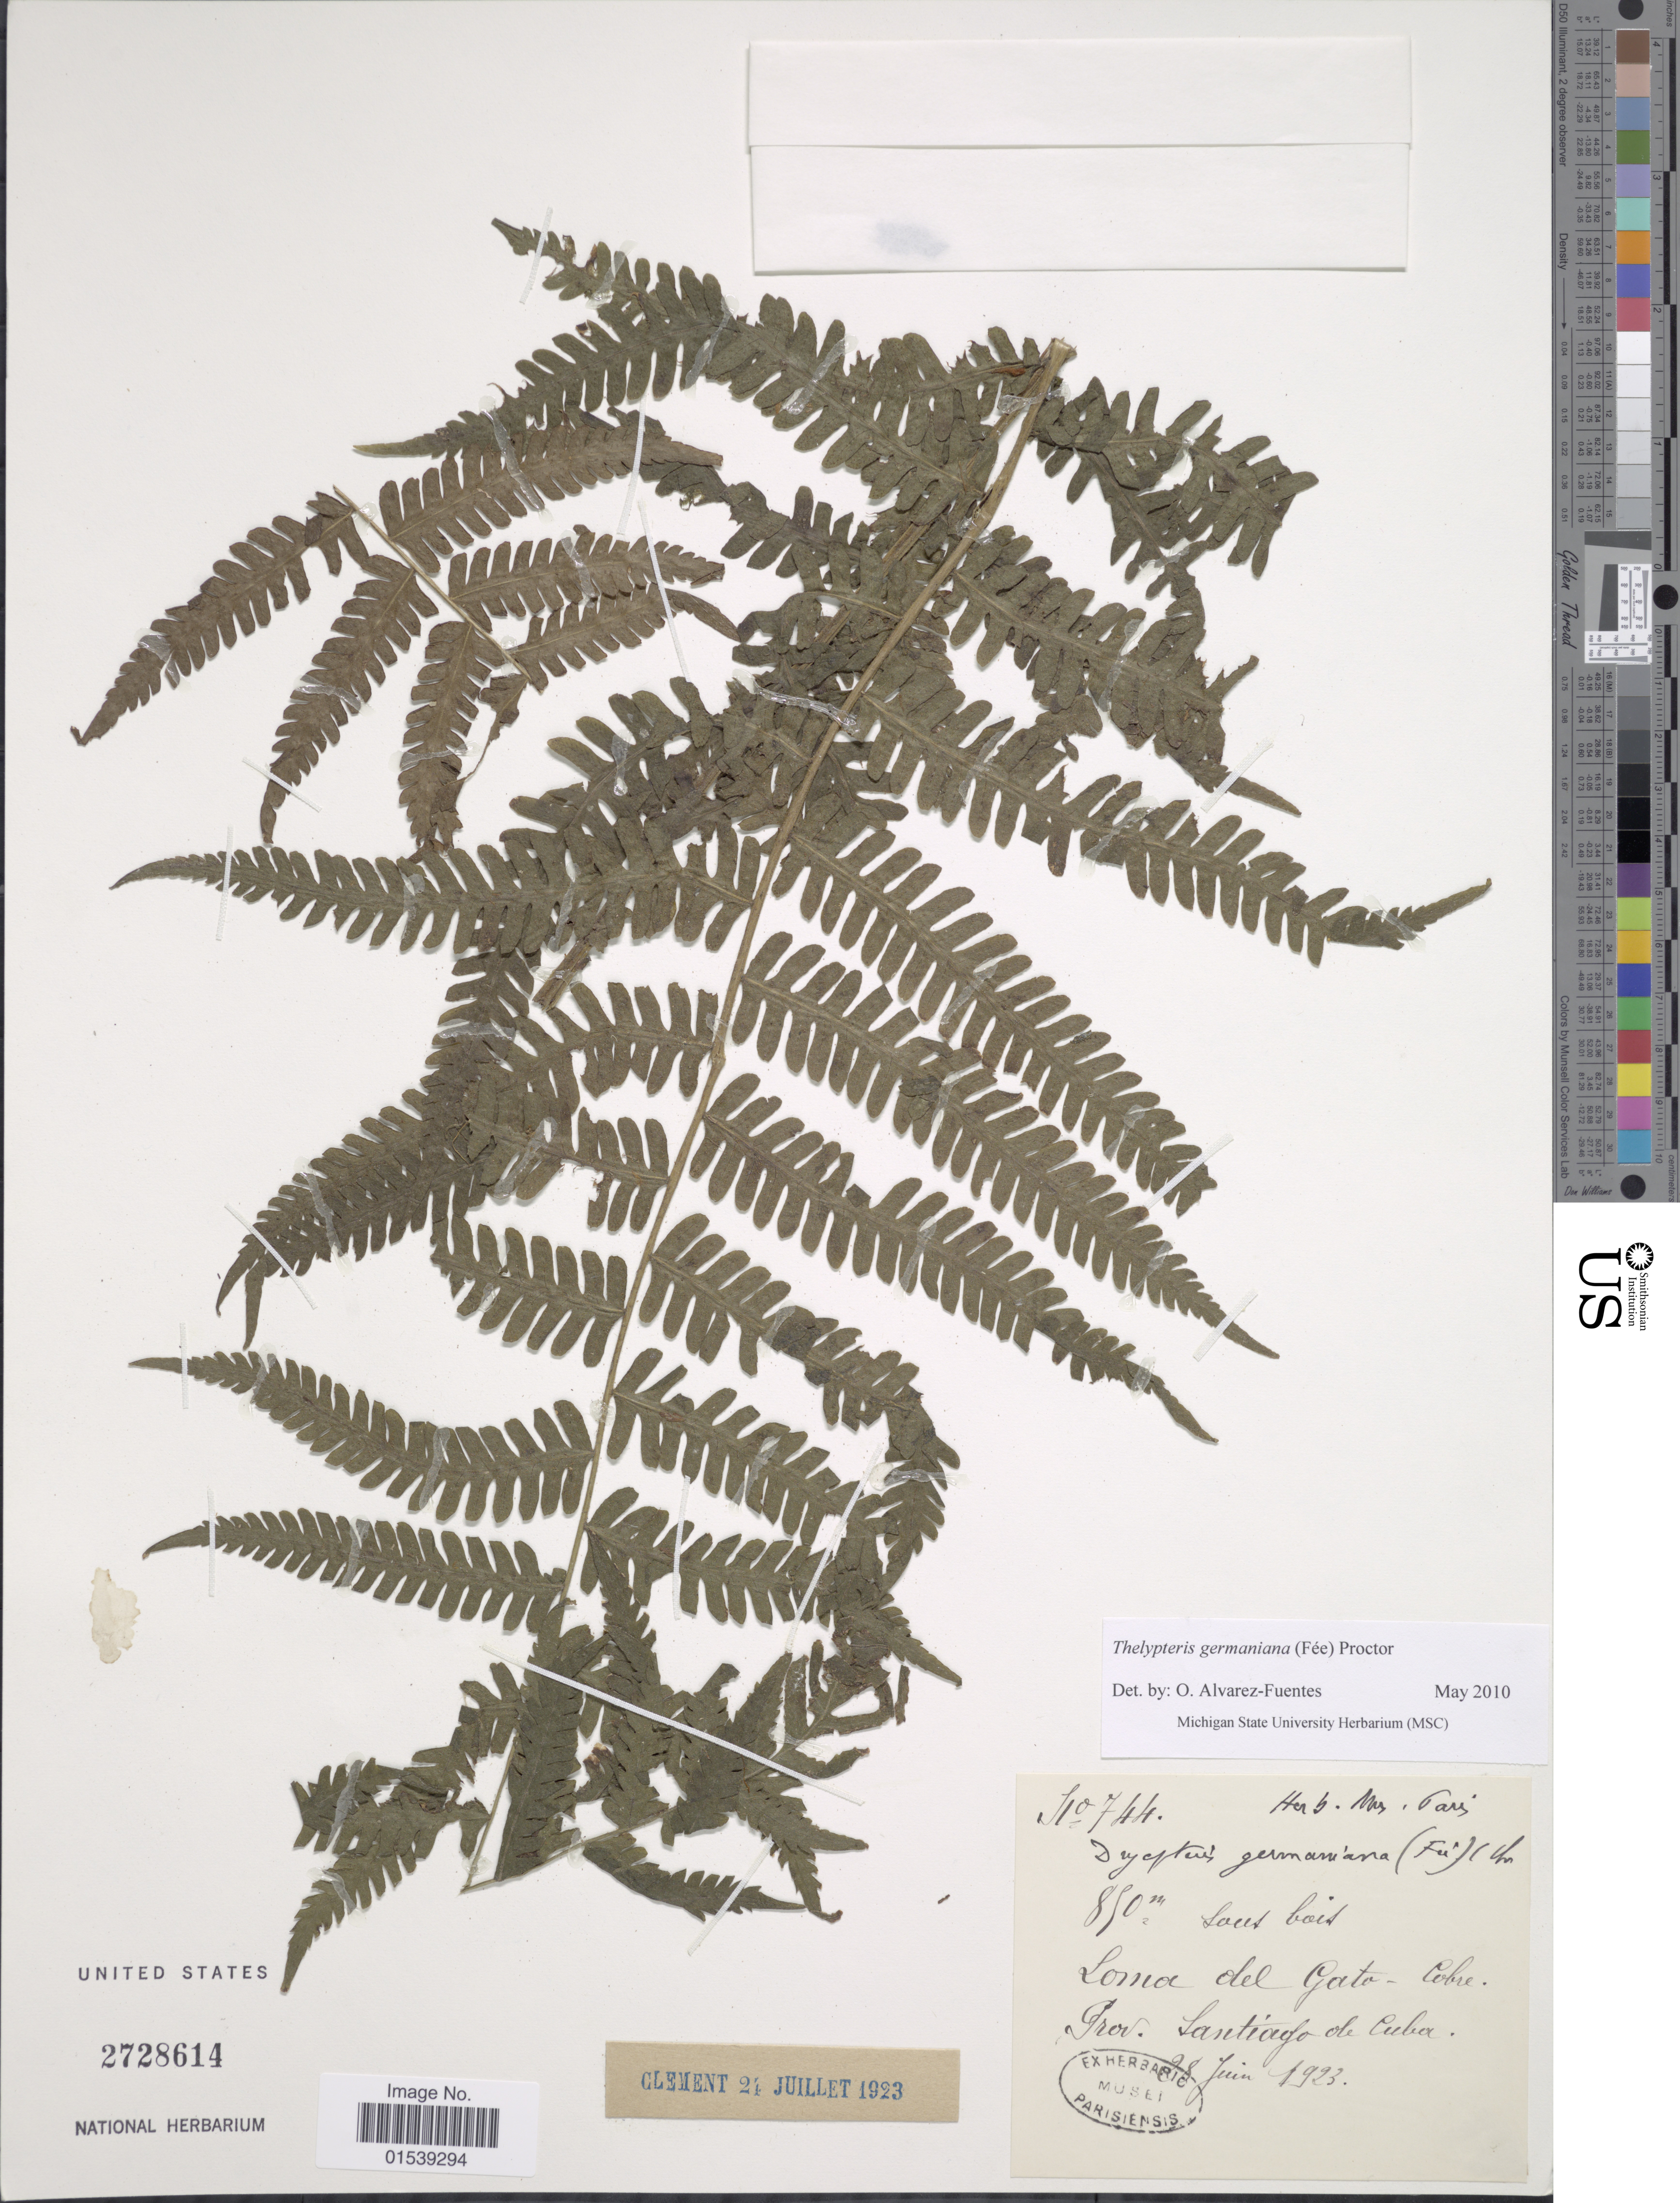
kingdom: Plantae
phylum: Tracheophyta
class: Polypodiopsida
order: Polypodiales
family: Thelypteridaceae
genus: Amauropelta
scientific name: Amauropelta germaniana (Fée) comb. nov., ined. 2015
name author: (Fée)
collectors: ex herb. Mus. Paris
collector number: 744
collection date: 1923-06-28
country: Cuba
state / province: Santiago de Cuba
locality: Loma del Gato-Cobre, Prov. Santiago de Cuba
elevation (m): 850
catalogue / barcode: US 2728614